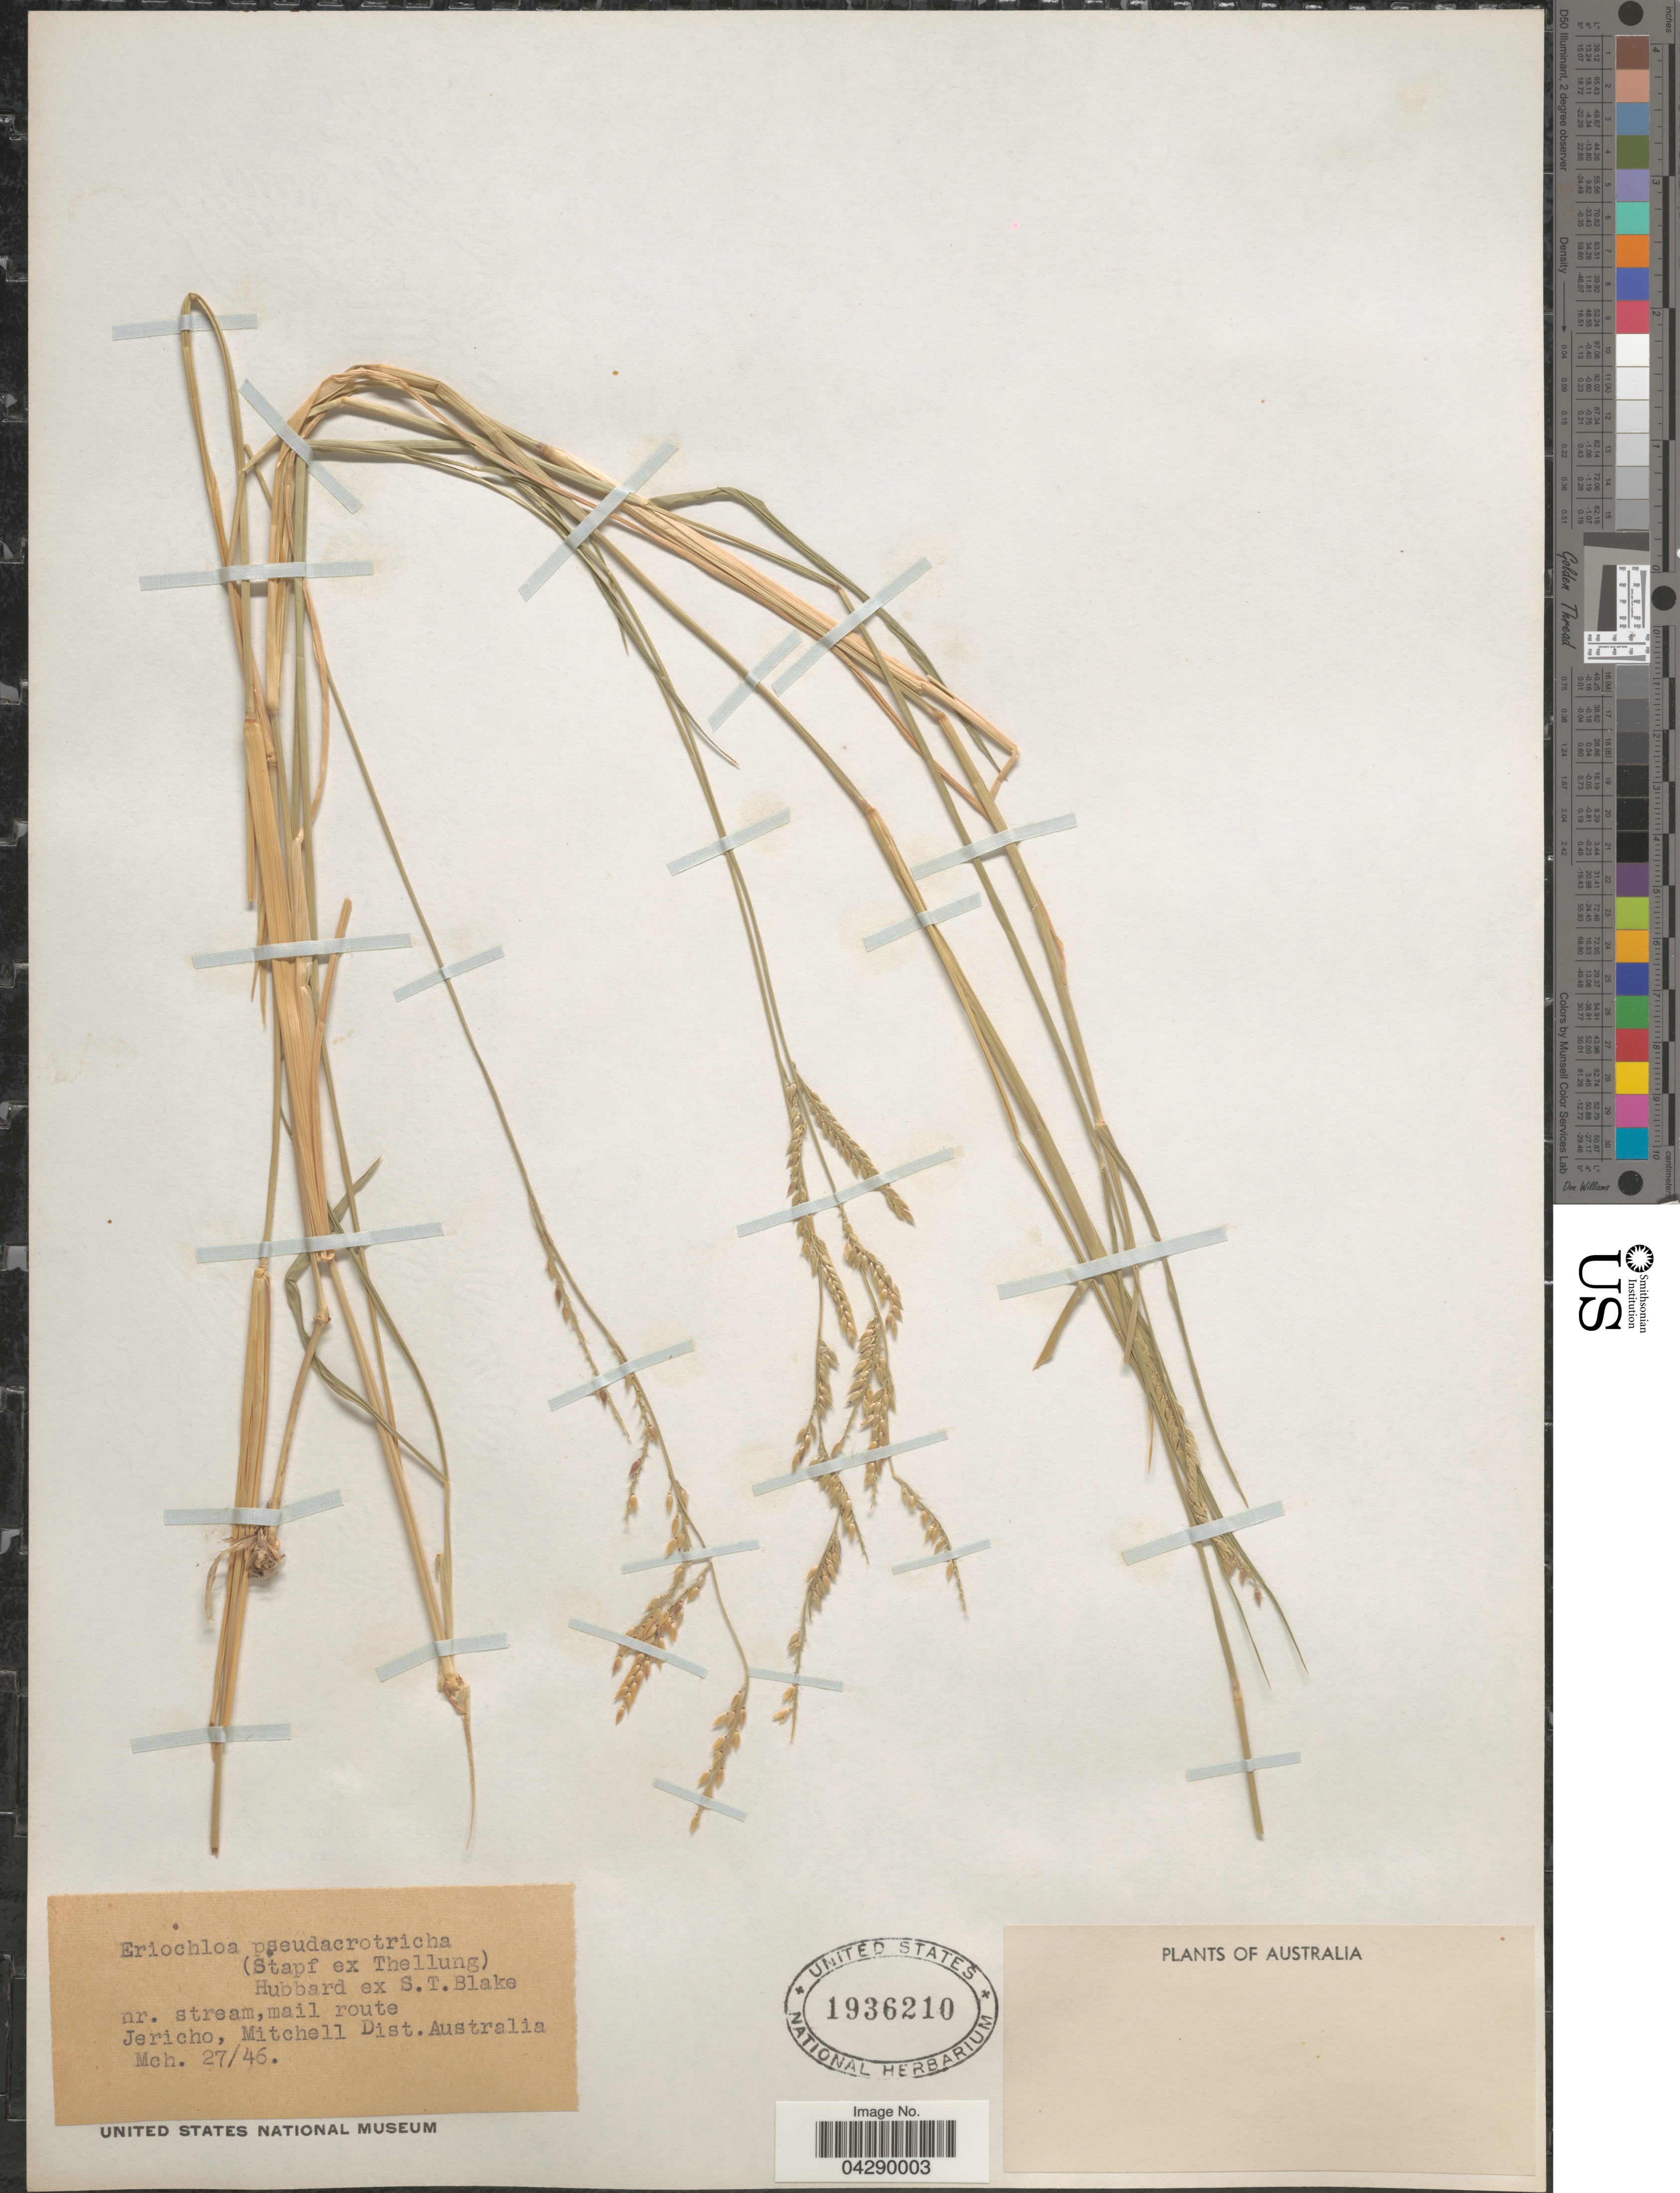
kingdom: Plantae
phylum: Tracheophyta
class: Liliopsida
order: Poales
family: Poaceae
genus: Eriochloa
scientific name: Eriochloa pseudoacrotricha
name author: (Stapf & Thell.) J.M. Black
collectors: Hubbard, -- & S. T. Blake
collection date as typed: Transcribed d/m/y: 27/3/46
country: Australia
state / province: Queensland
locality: Nr. stream, mail route Jericho, Mitchell Dist.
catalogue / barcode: US 1936210